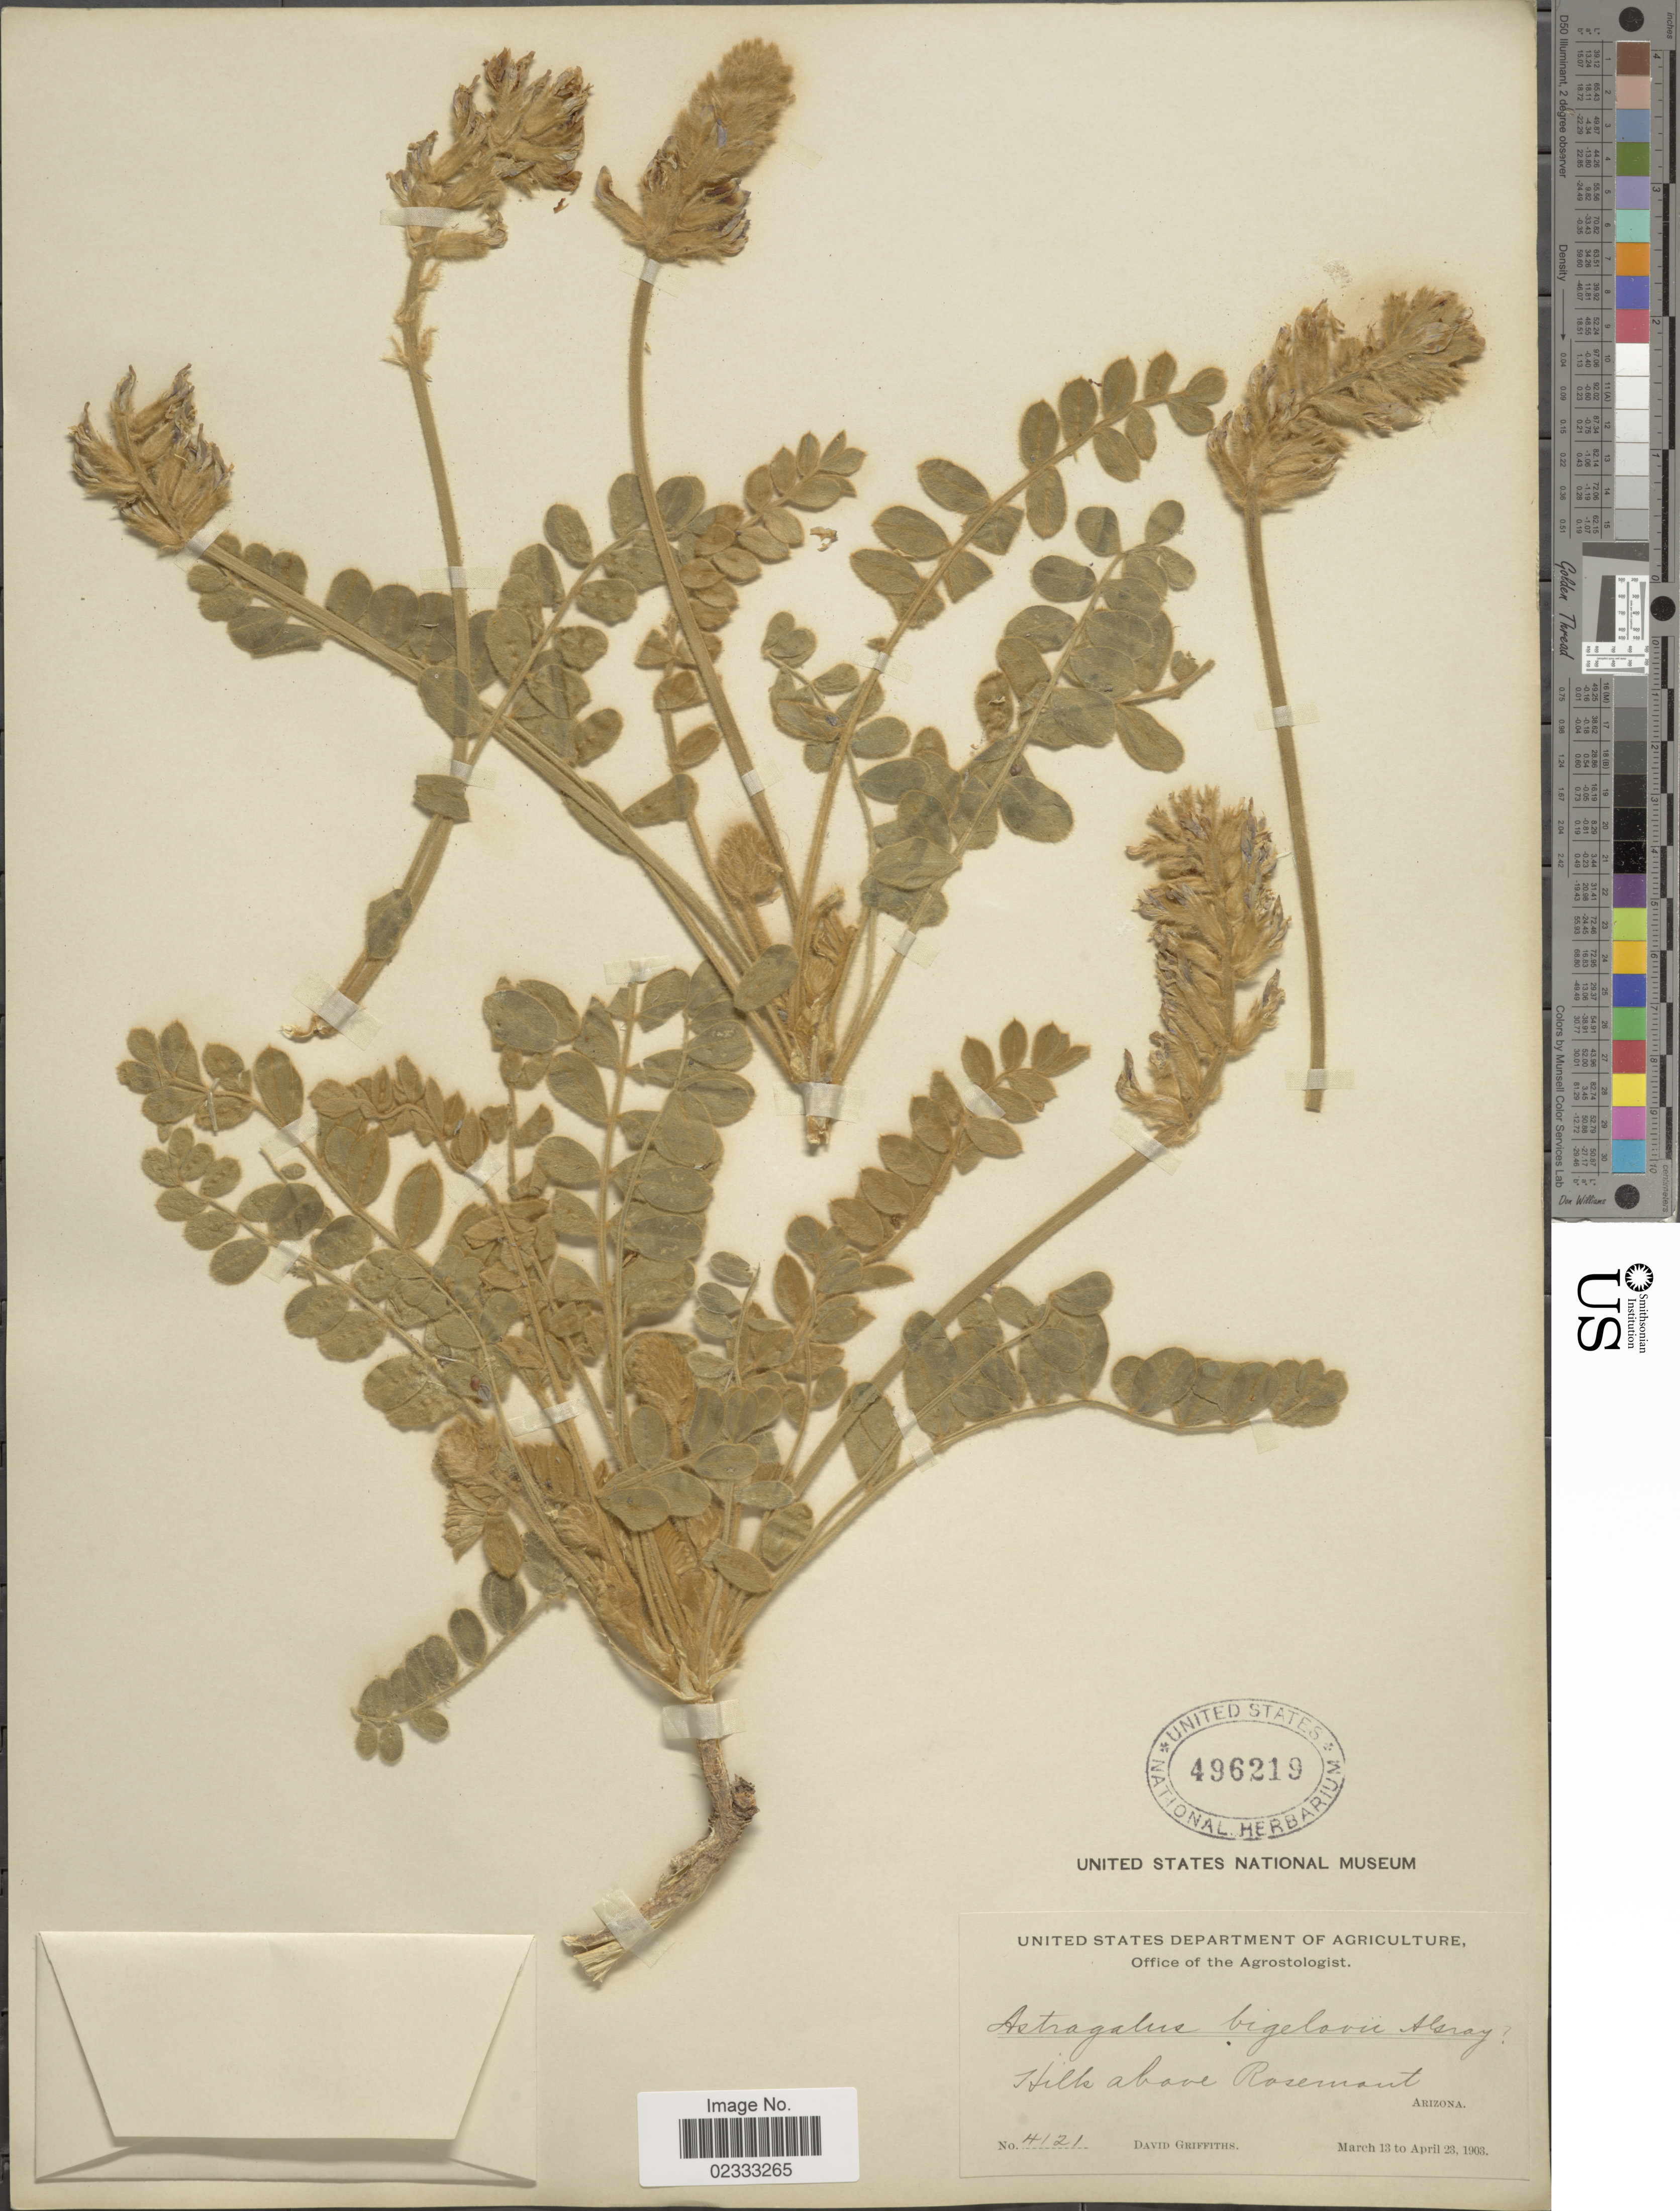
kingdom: Plantae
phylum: Tracheophyta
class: Magnoliopsida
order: Fabales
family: Fabaceae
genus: Astragalus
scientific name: Astragalus mollissimus var. bigelovii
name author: (A. Gray) Barneby ex B.L. Turner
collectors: D. Griffiths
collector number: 4121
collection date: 1903-03-13/1903-04-23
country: United States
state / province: Arizona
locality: Arizona, Hills above Rosemont, Arizona.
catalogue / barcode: US 496219